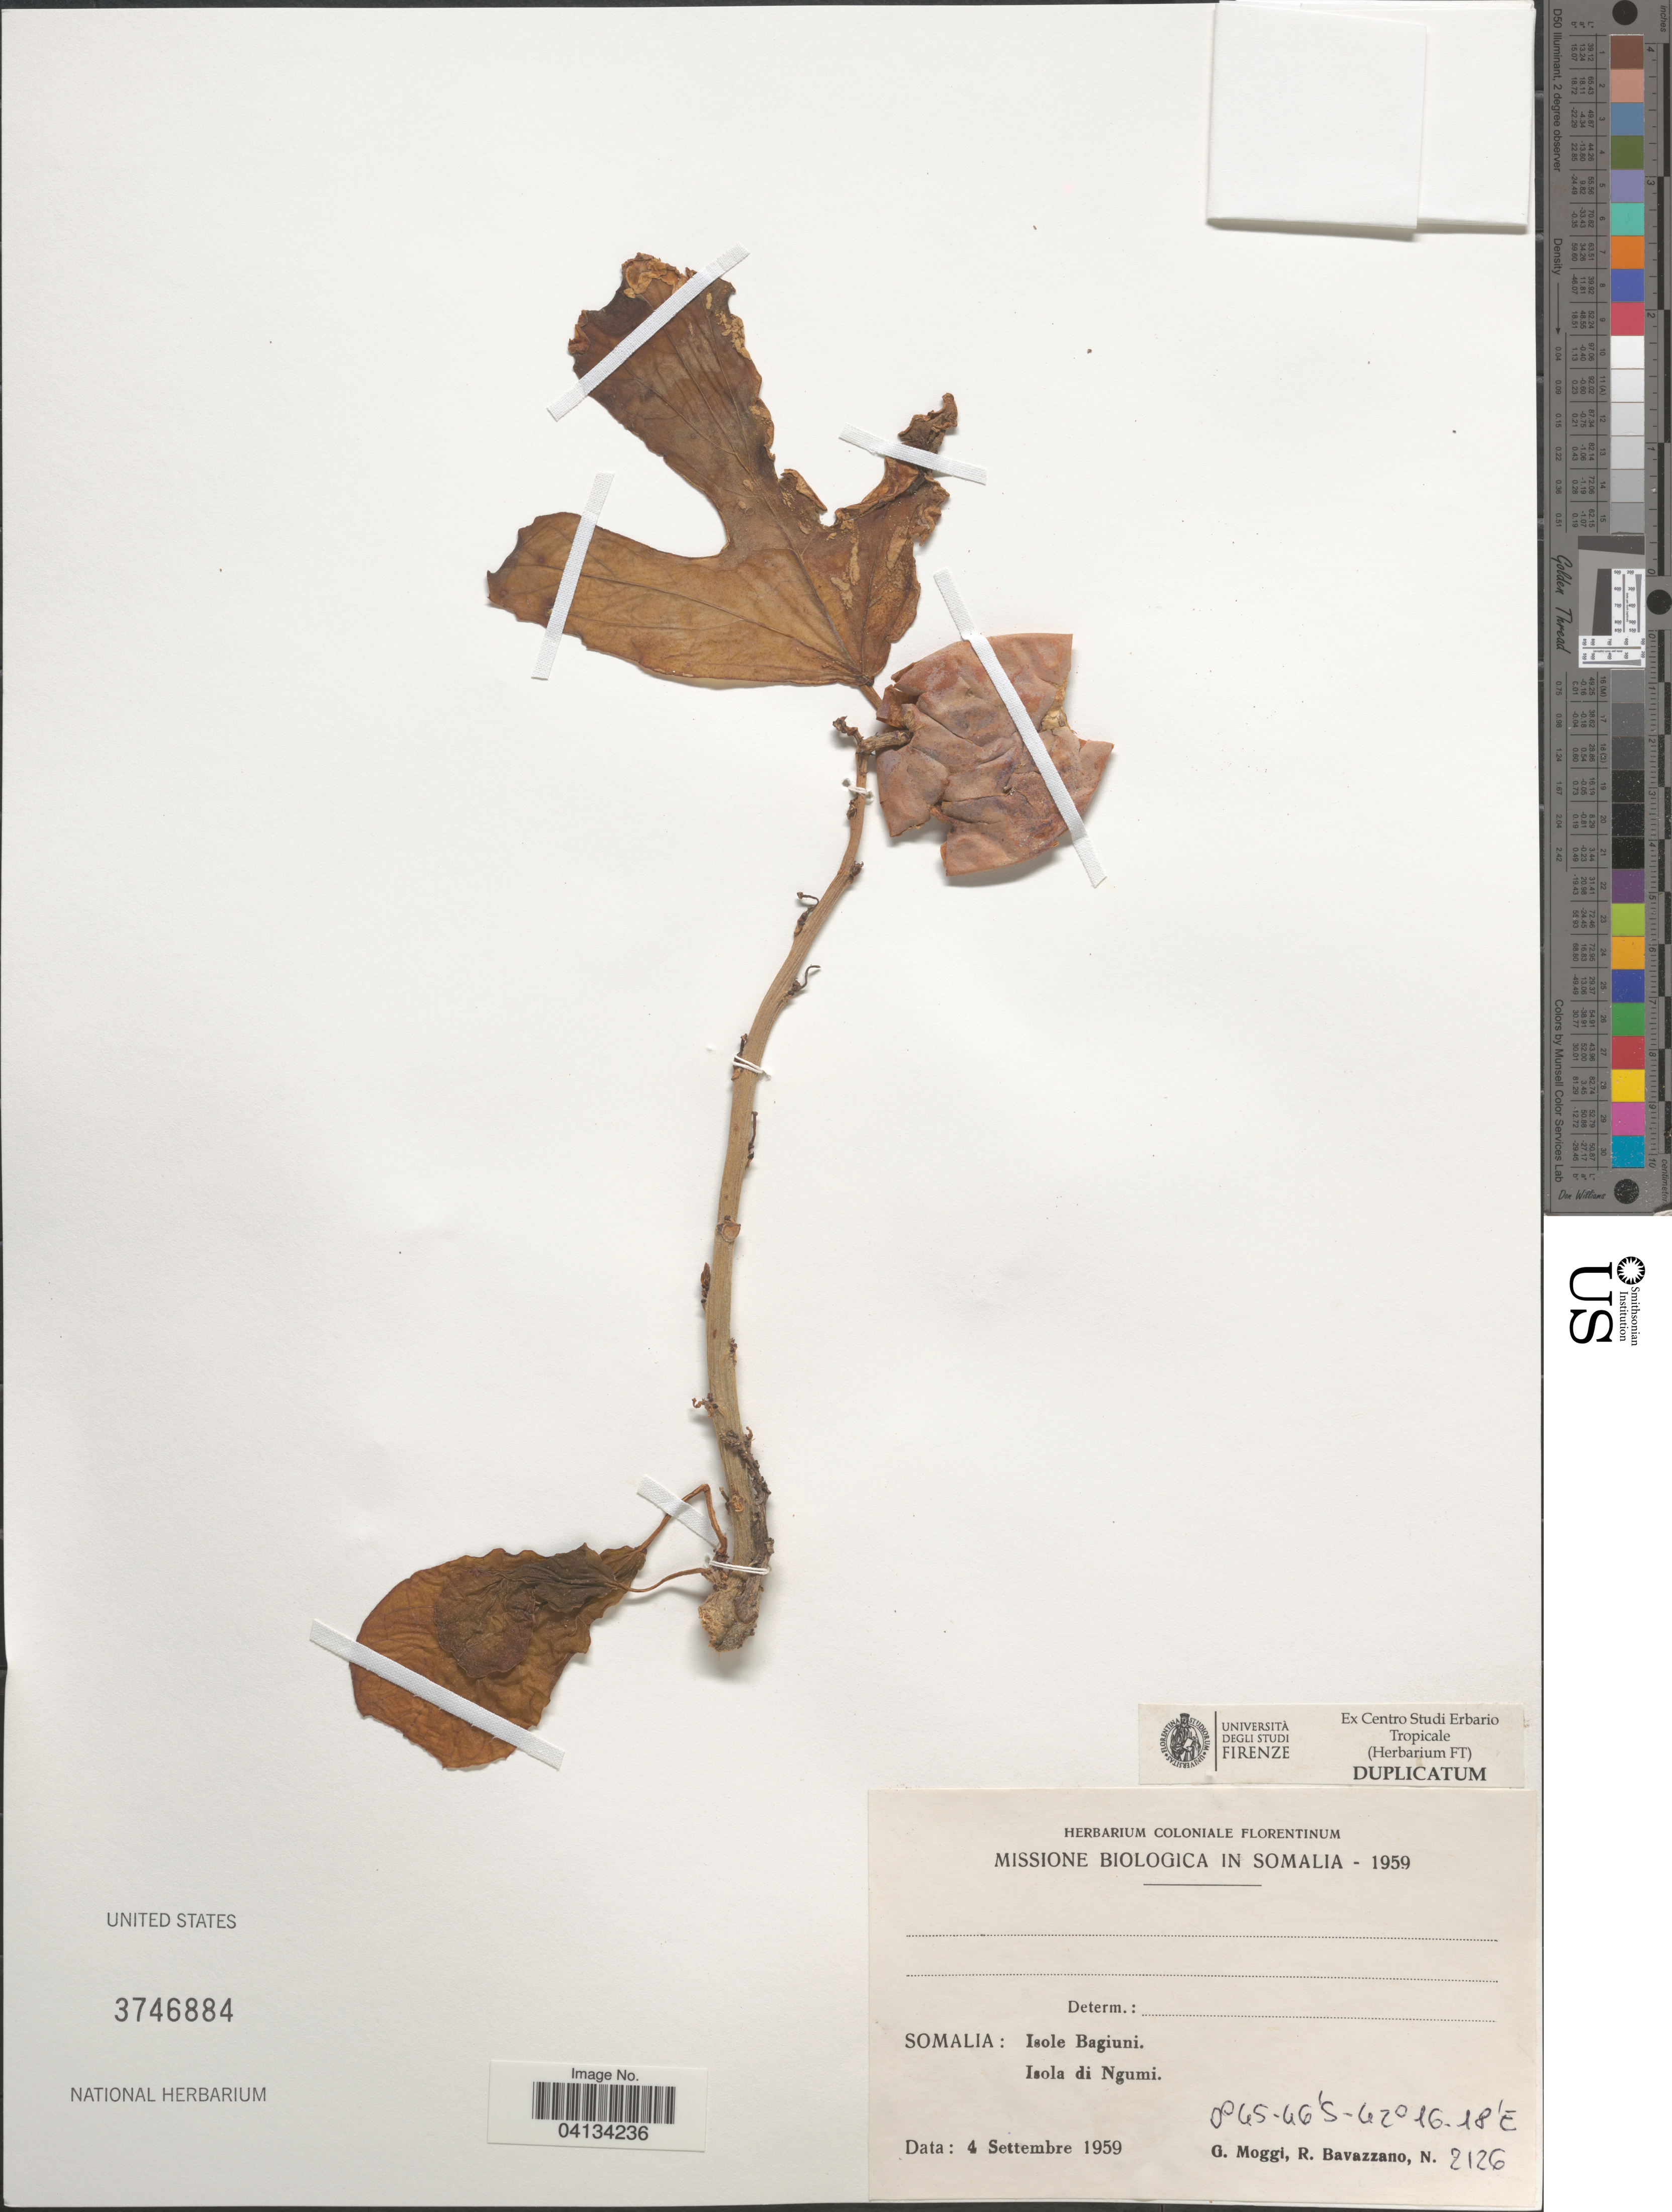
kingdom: Plantae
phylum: Tracheophyta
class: Magnoliopsida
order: Malpighiales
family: Passifloraceae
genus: Adenia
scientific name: Adenia ellenbeckii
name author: Harms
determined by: Baldesi, G.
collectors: G. Moggi & R. Bavazzano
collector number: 2126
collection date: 1959-09-04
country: Somalia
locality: Missione Biologica in Somalia - 1959. Isole Bagiuni. Isola di Ngumi.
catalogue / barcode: US 3746884